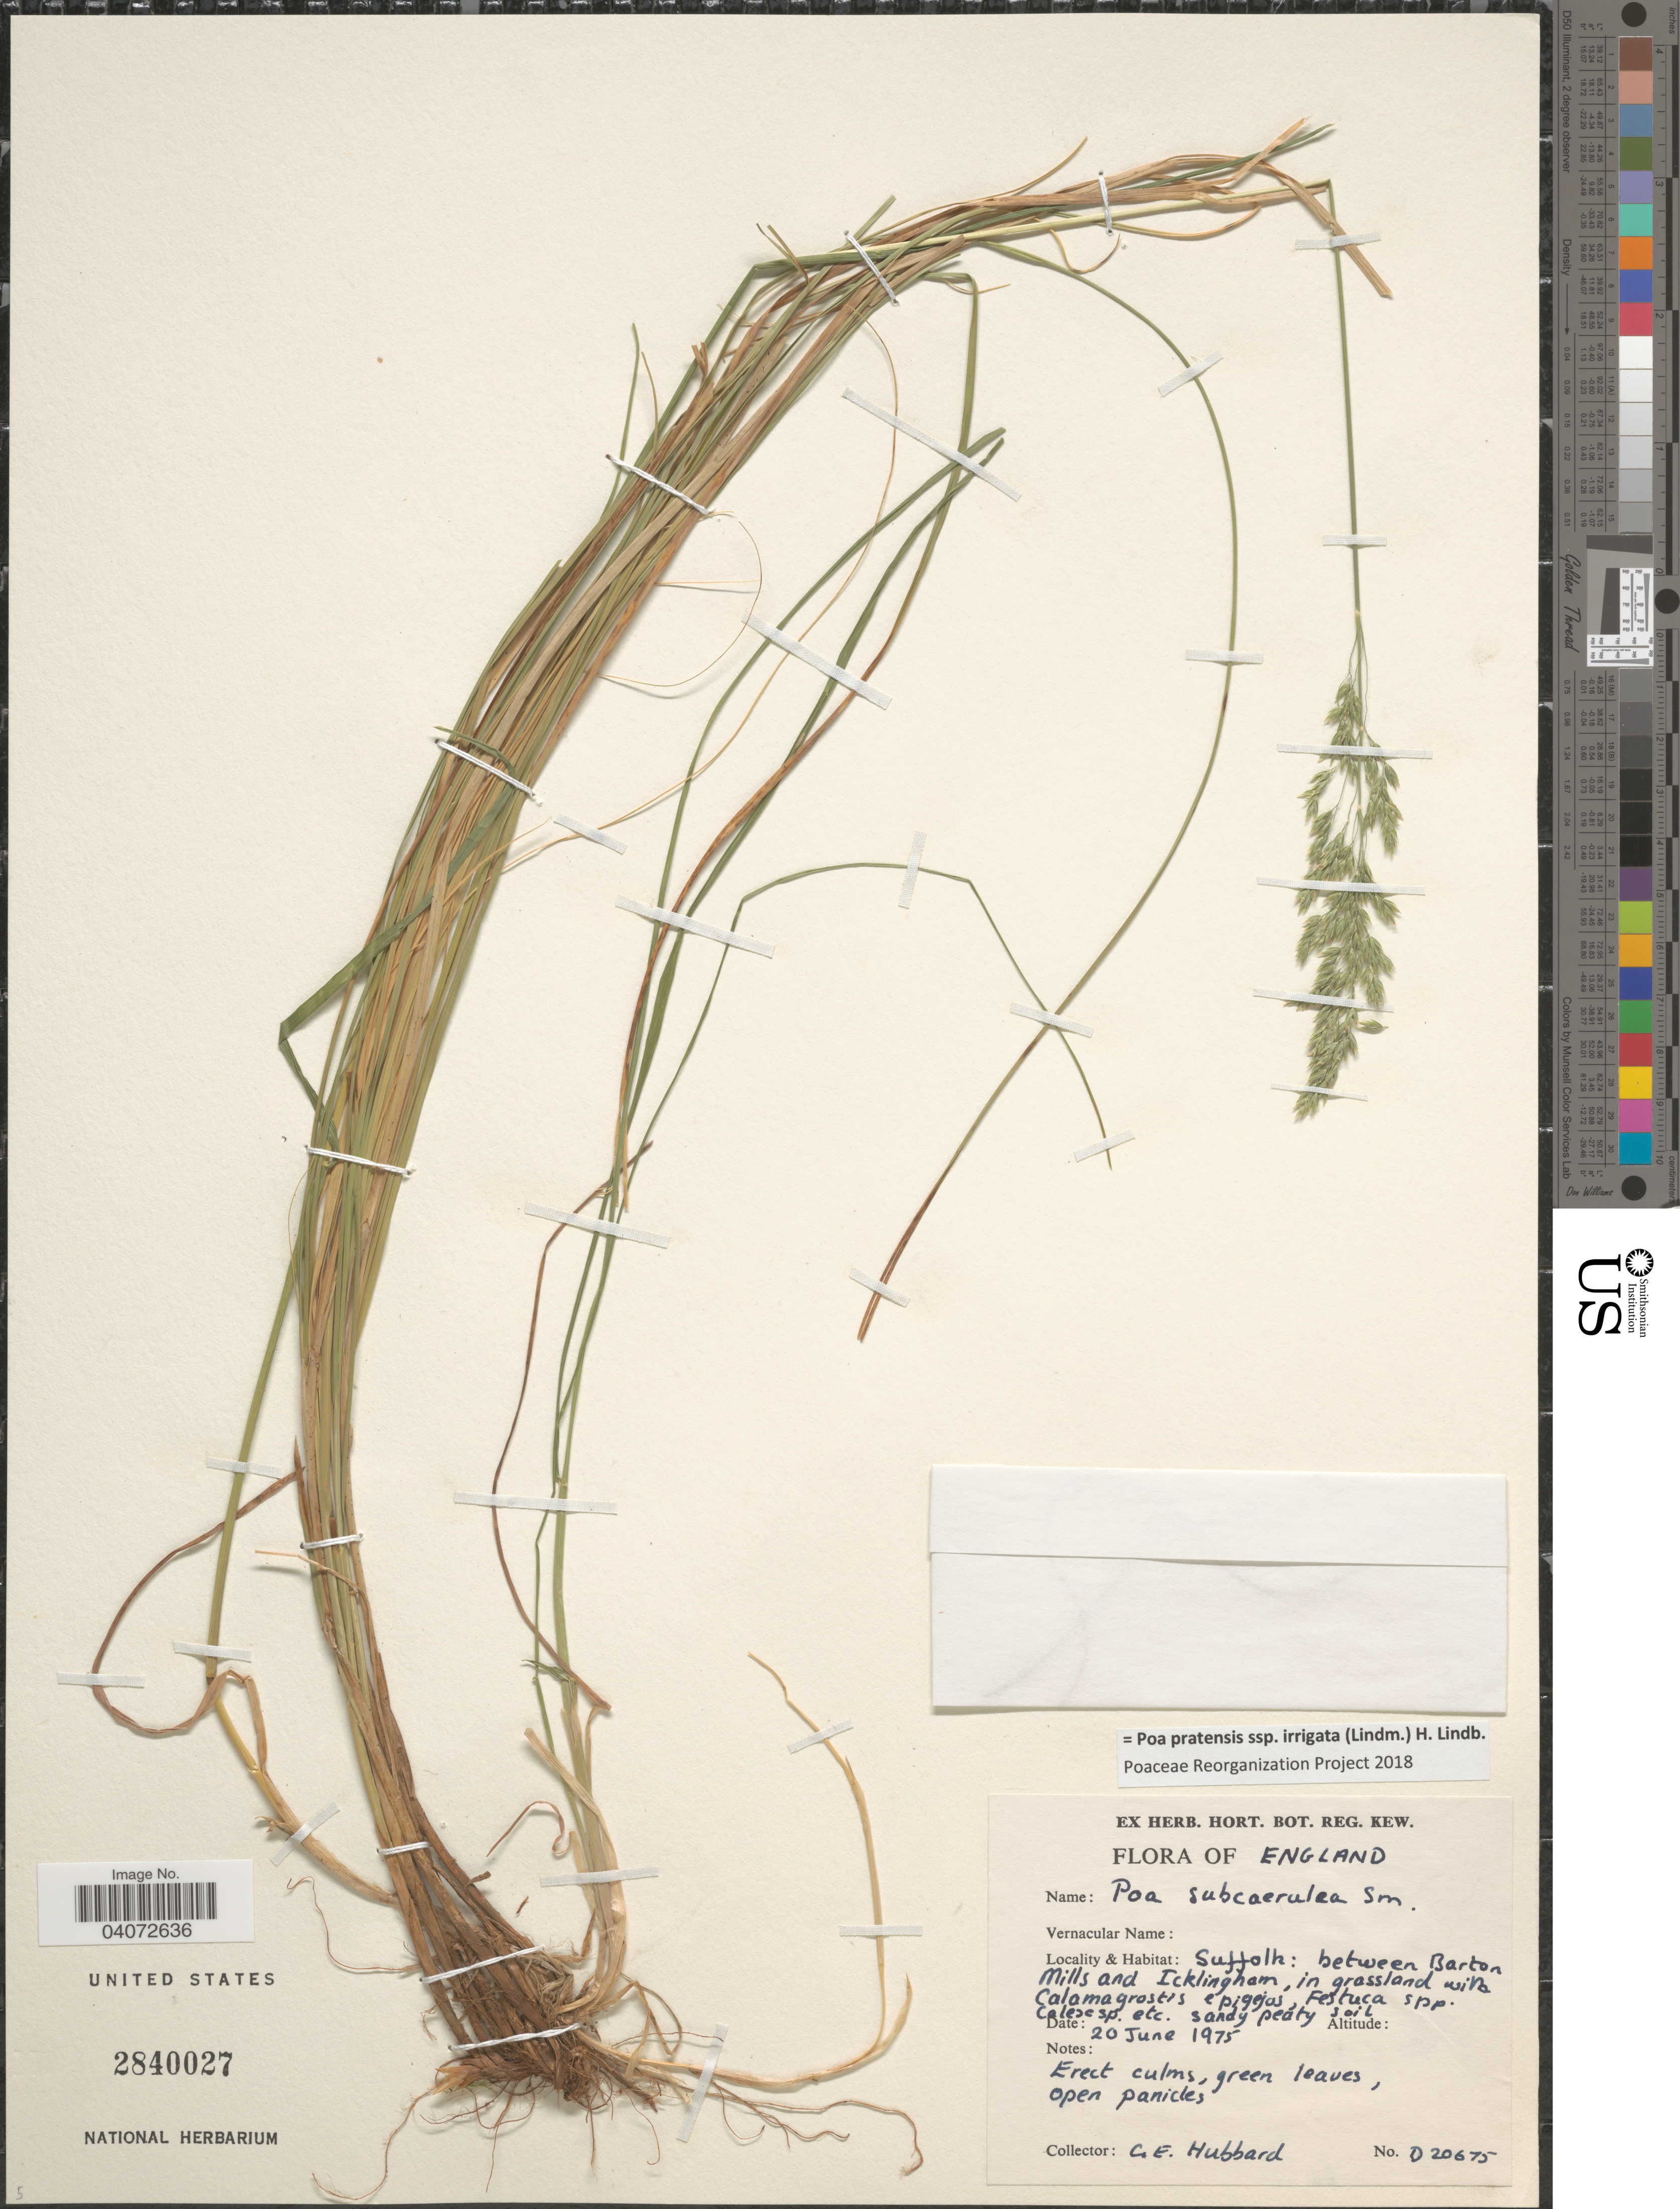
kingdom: Plantae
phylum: Tracheophyta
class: Liliopsida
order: Poales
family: Poaceae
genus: Poa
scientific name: Poa pratensis subsp. irrigata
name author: (Lindm.) H. Lindb.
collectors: C. E. Hubbard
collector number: D20675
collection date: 1975-06-20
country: United Kingdom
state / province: England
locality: Suffolk: between Barton Mills and Icklingham.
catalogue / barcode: US 2840027